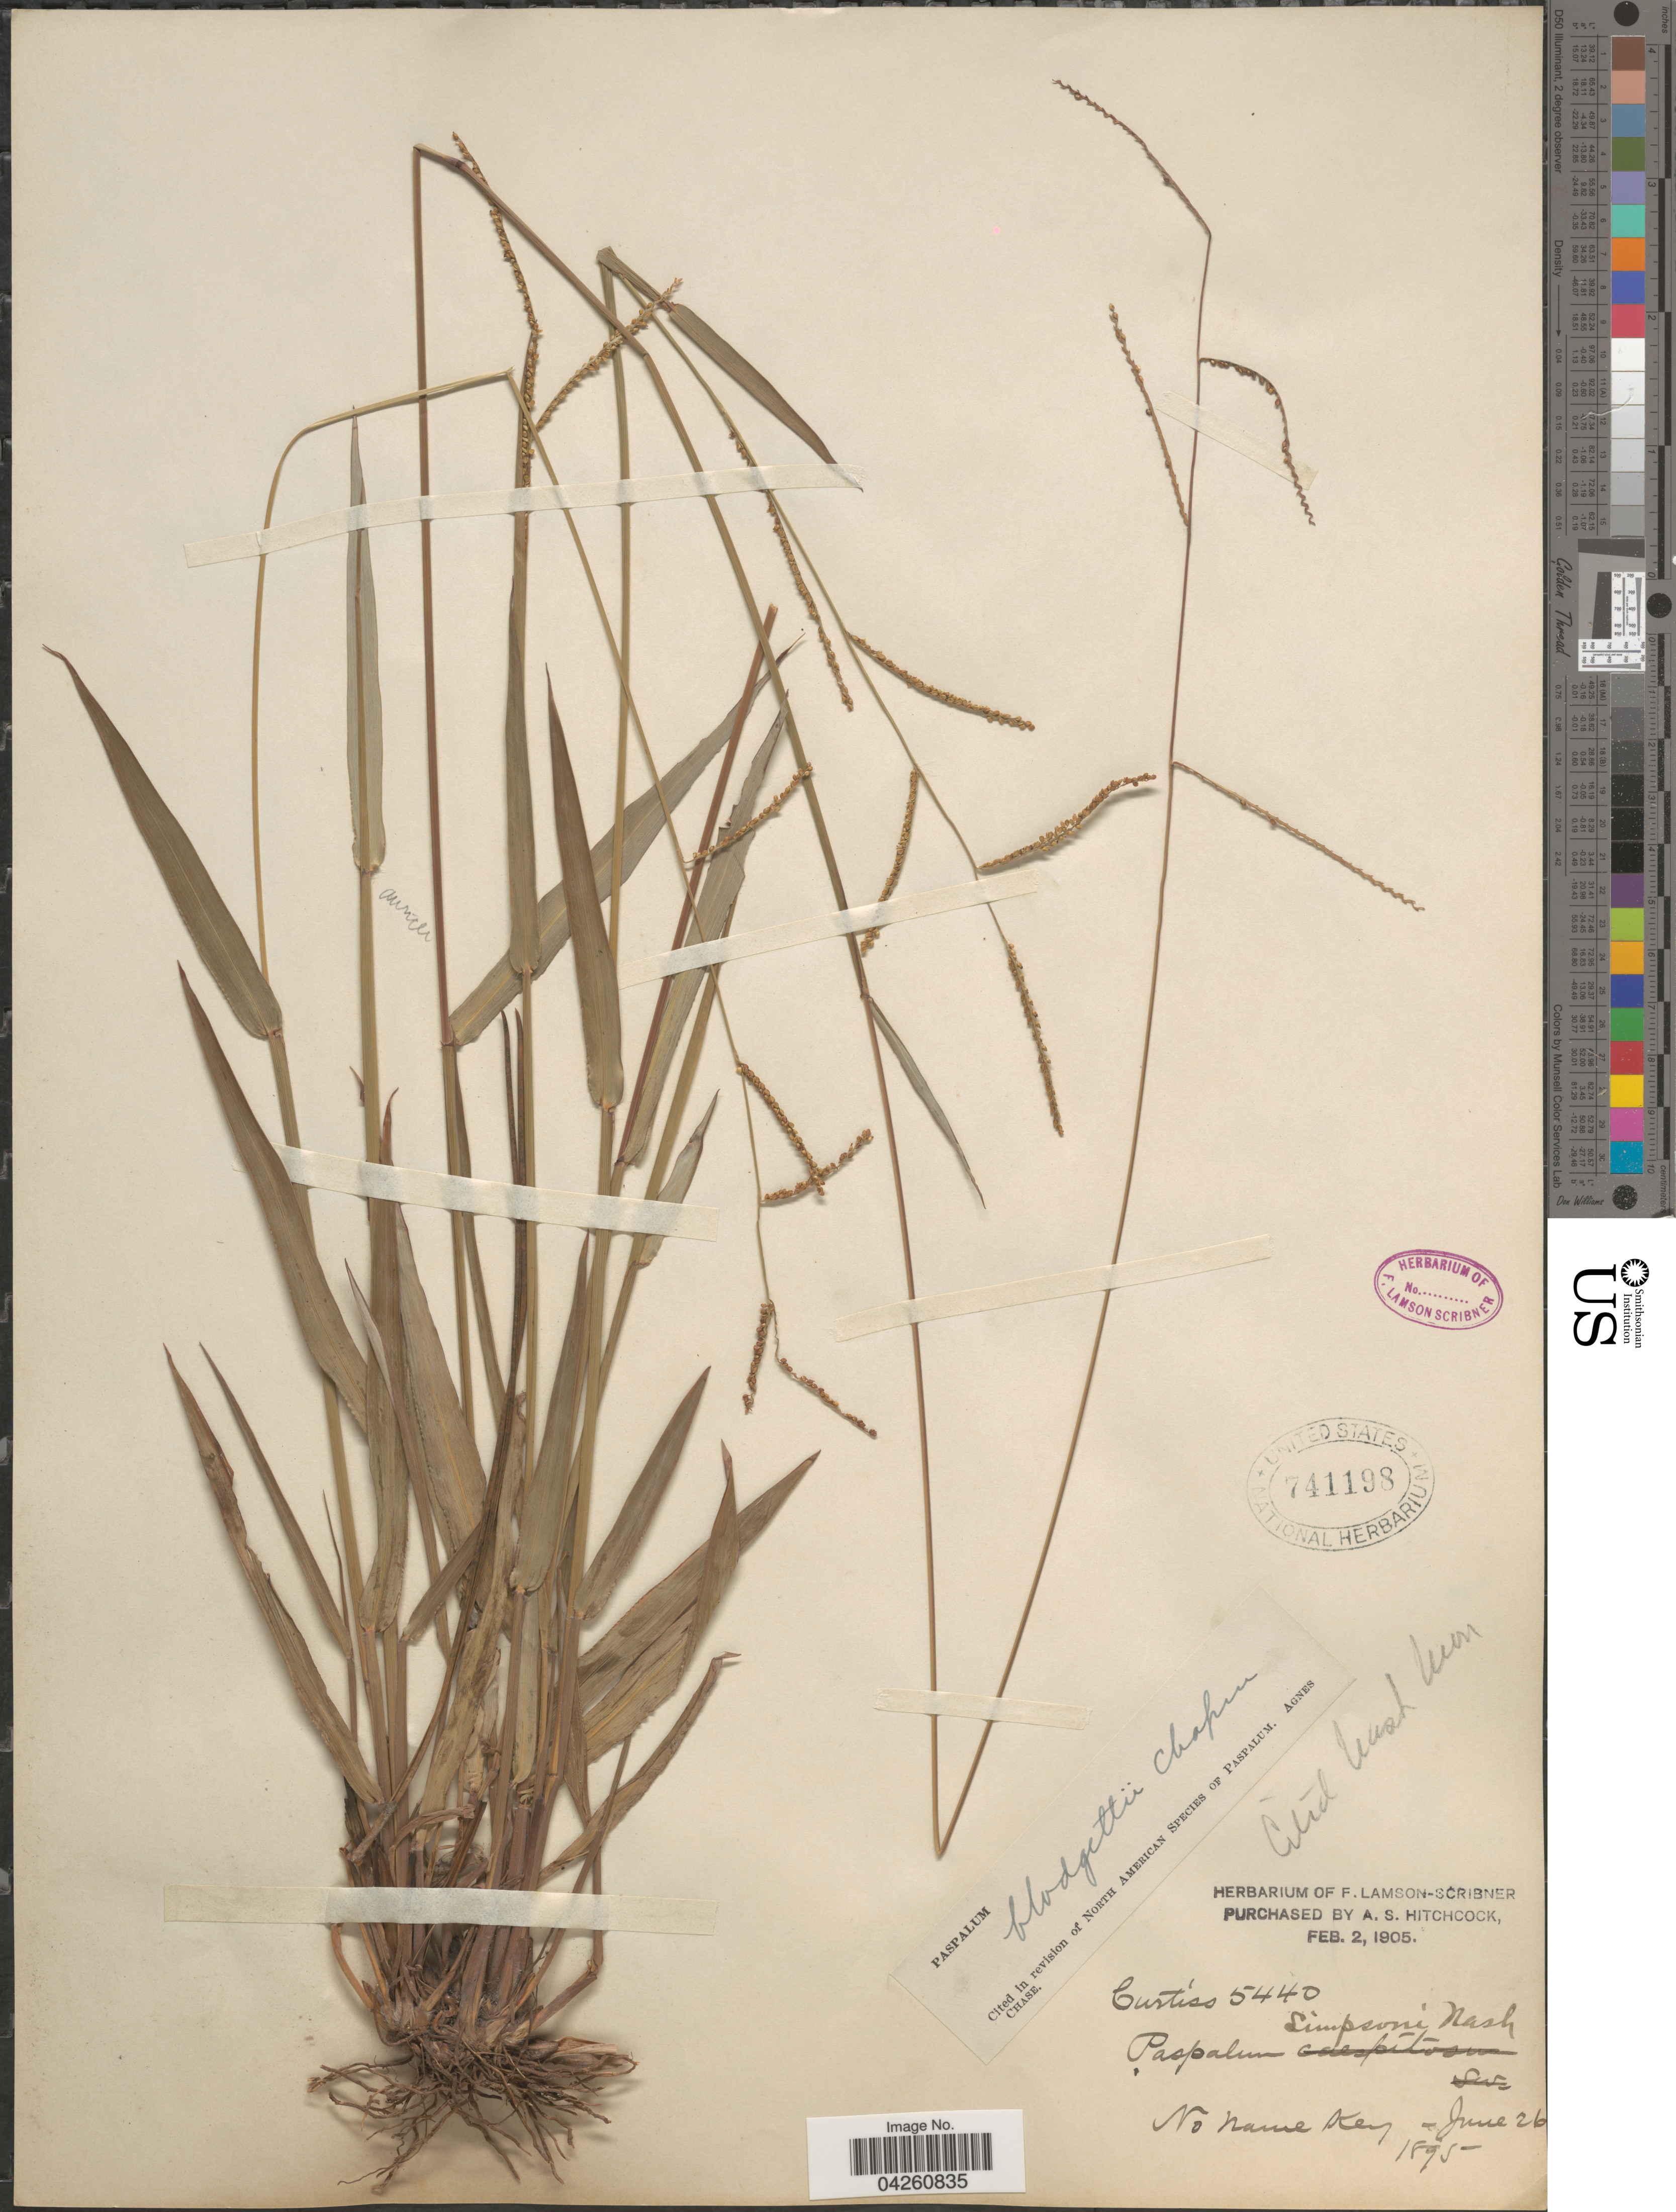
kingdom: Plantae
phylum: Tracheophyta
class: Liliopsida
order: Poales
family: Poaceae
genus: Paspalum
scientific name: Paspalum blodgettii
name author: Chapm.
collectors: -. Curtiss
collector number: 5440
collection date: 1895-06-26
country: United States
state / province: Florida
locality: No name Key.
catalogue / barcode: US 741198